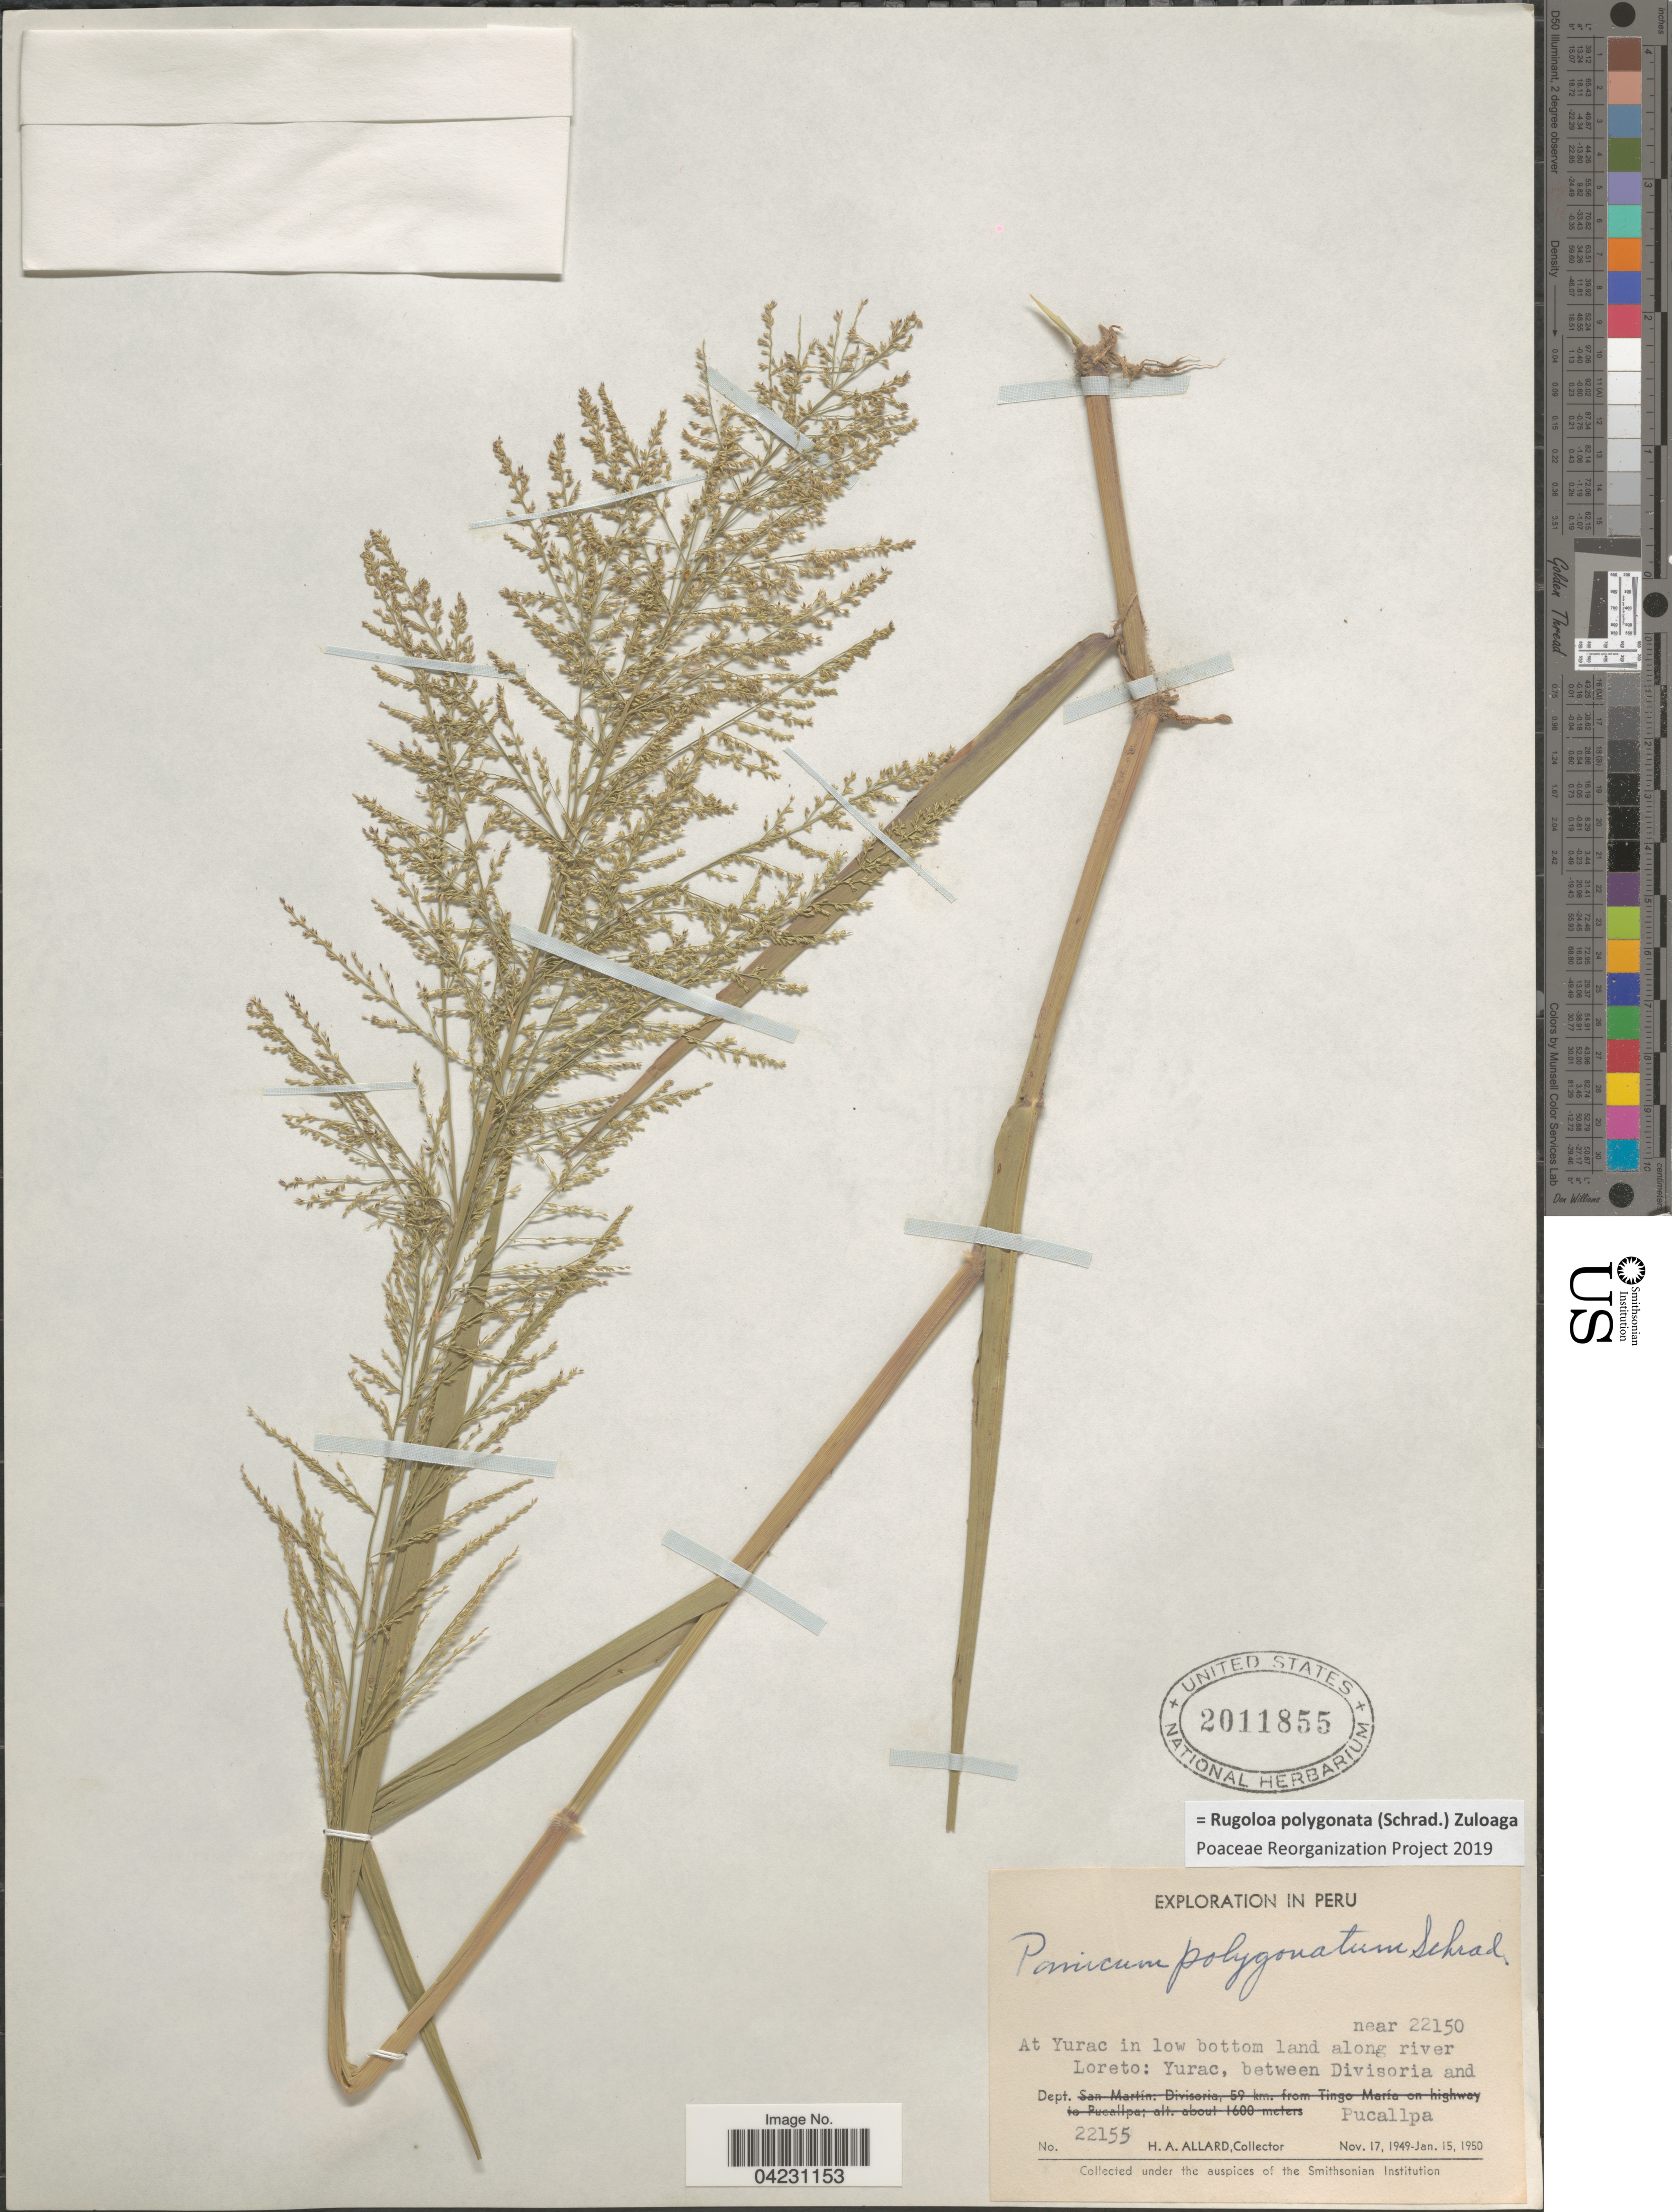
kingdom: Plantae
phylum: Tracheophyta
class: Liliopsida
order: Poales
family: Poaceae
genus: Rugoloa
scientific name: Rugoloa polygonata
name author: (Schrad.) Zuloaga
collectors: H. A. Allard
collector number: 22155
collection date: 1949-11-17/1950-01-15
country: Peru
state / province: Loreto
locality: Exploration in Peru. At Yurac in low bottom land along river Loreto: Yurac, between Divisoria and Dept. Pucallpa.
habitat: in low bottom land along river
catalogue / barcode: US 2011855